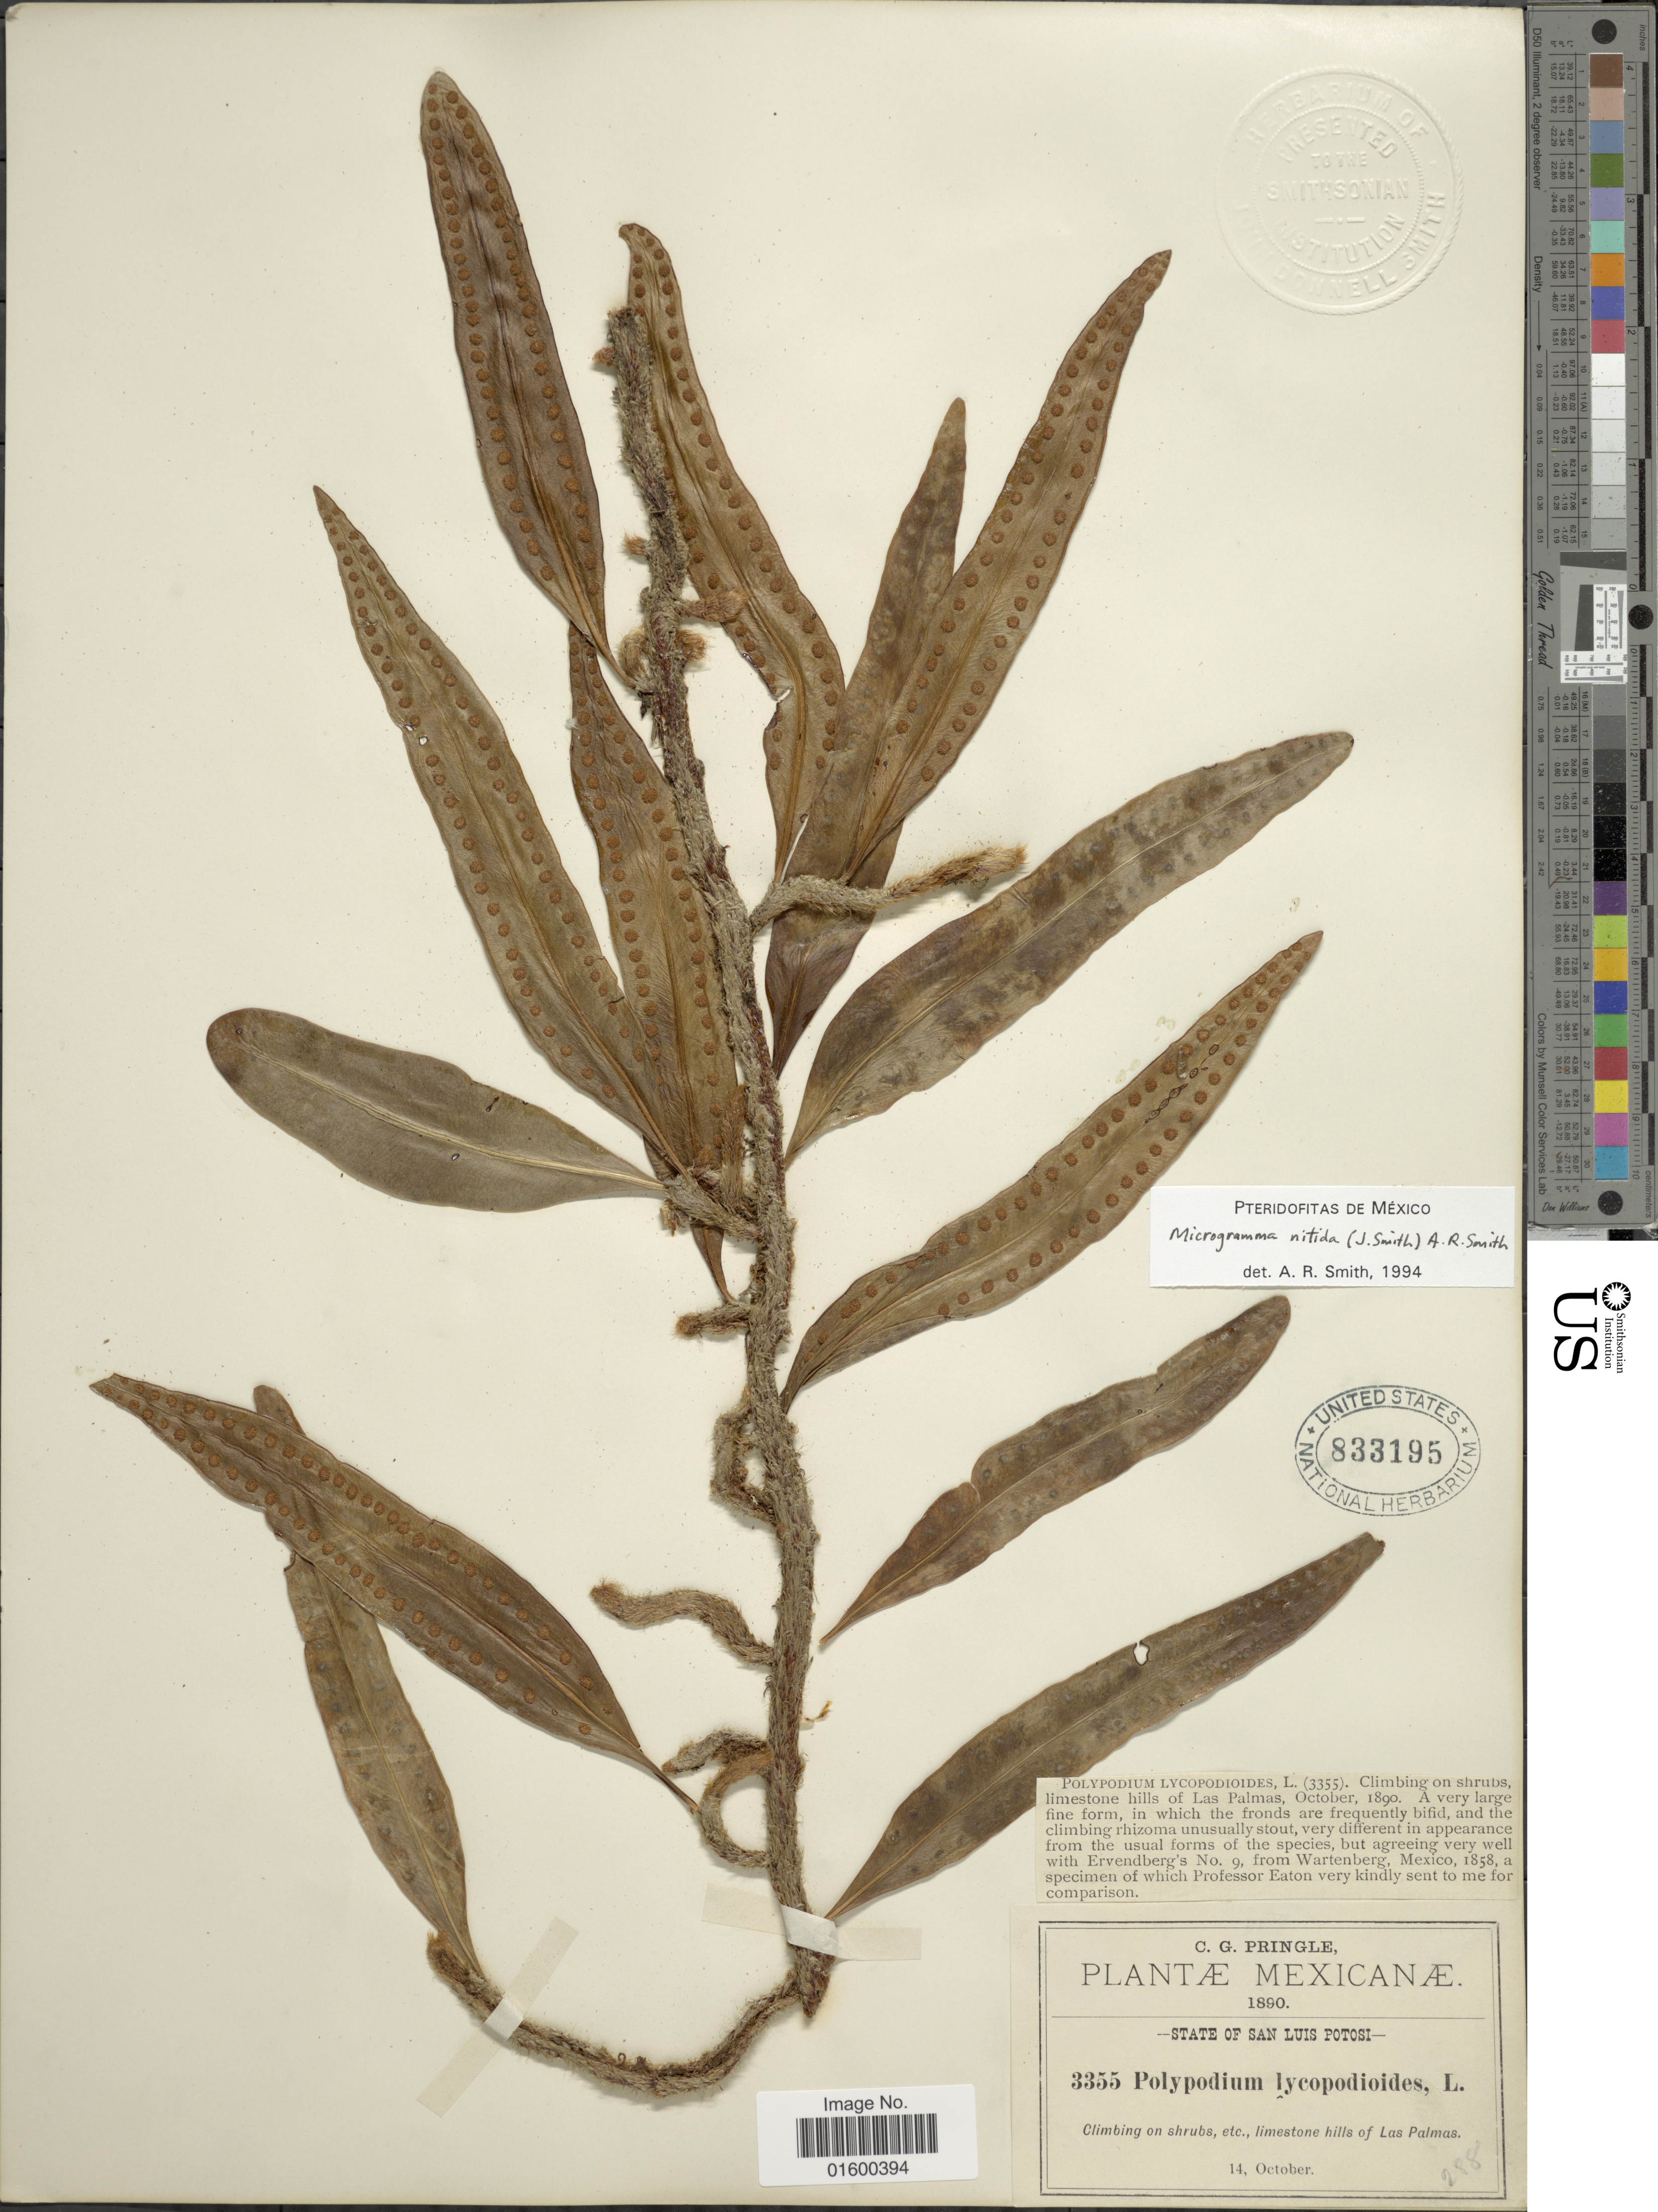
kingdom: Plantae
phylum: Tracheophyta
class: Polypodiopsida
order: Polypodiales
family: Polypodiaceae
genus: Microgramma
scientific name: Microgramma nitida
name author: (J. Sm.) A.R. Sm.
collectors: C. G. Pringle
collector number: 3355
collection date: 1890-10-14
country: Mexico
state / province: San Luis Potosí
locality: Mexicanae, State of San Luis Potosi, limestone hills of Las Palmas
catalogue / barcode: US 833195